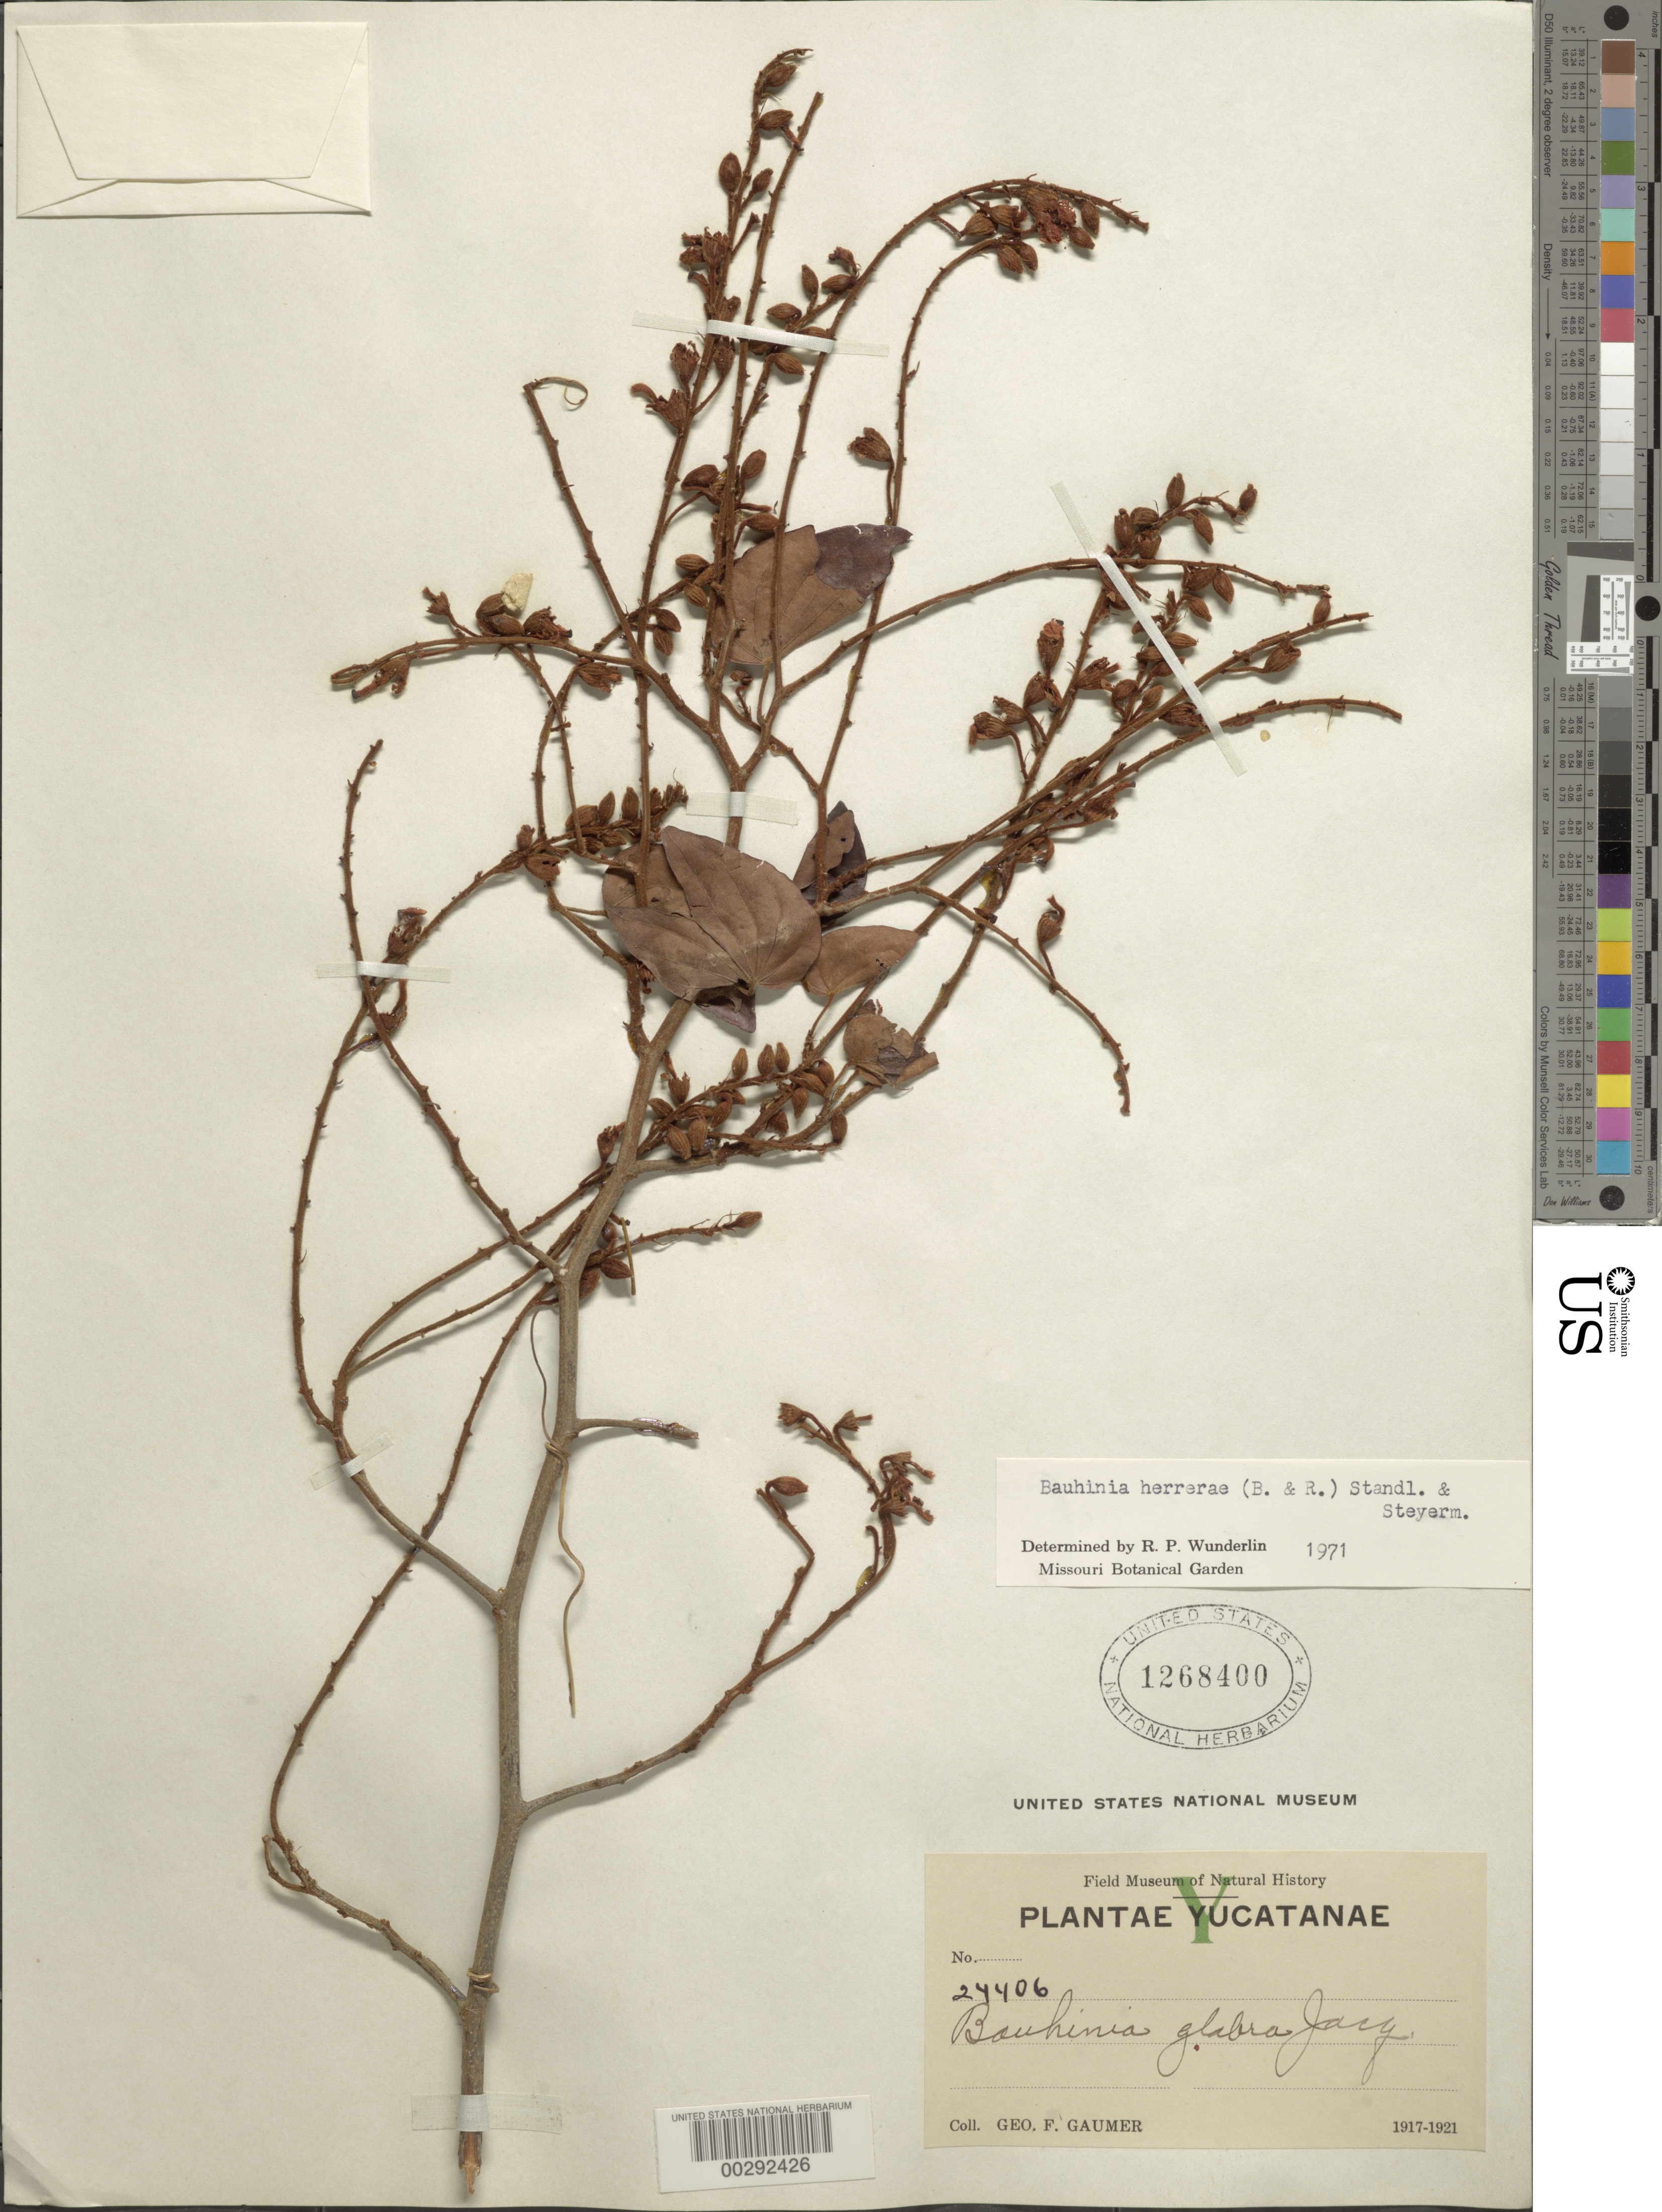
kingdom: Plantae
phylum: Tracheophyta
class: Magnoliopsida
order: Fabales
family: Fabaceae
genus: Bauhinia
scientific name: Bauhinia herrerae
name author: (Britton & Rose) Standl. & Steyerm.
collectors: G. F. Gaumer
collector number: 24406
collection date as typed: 1917 to -- -- 1921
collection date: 1917/1921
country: Mexico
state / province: Yucatán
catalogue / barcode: US 1268400